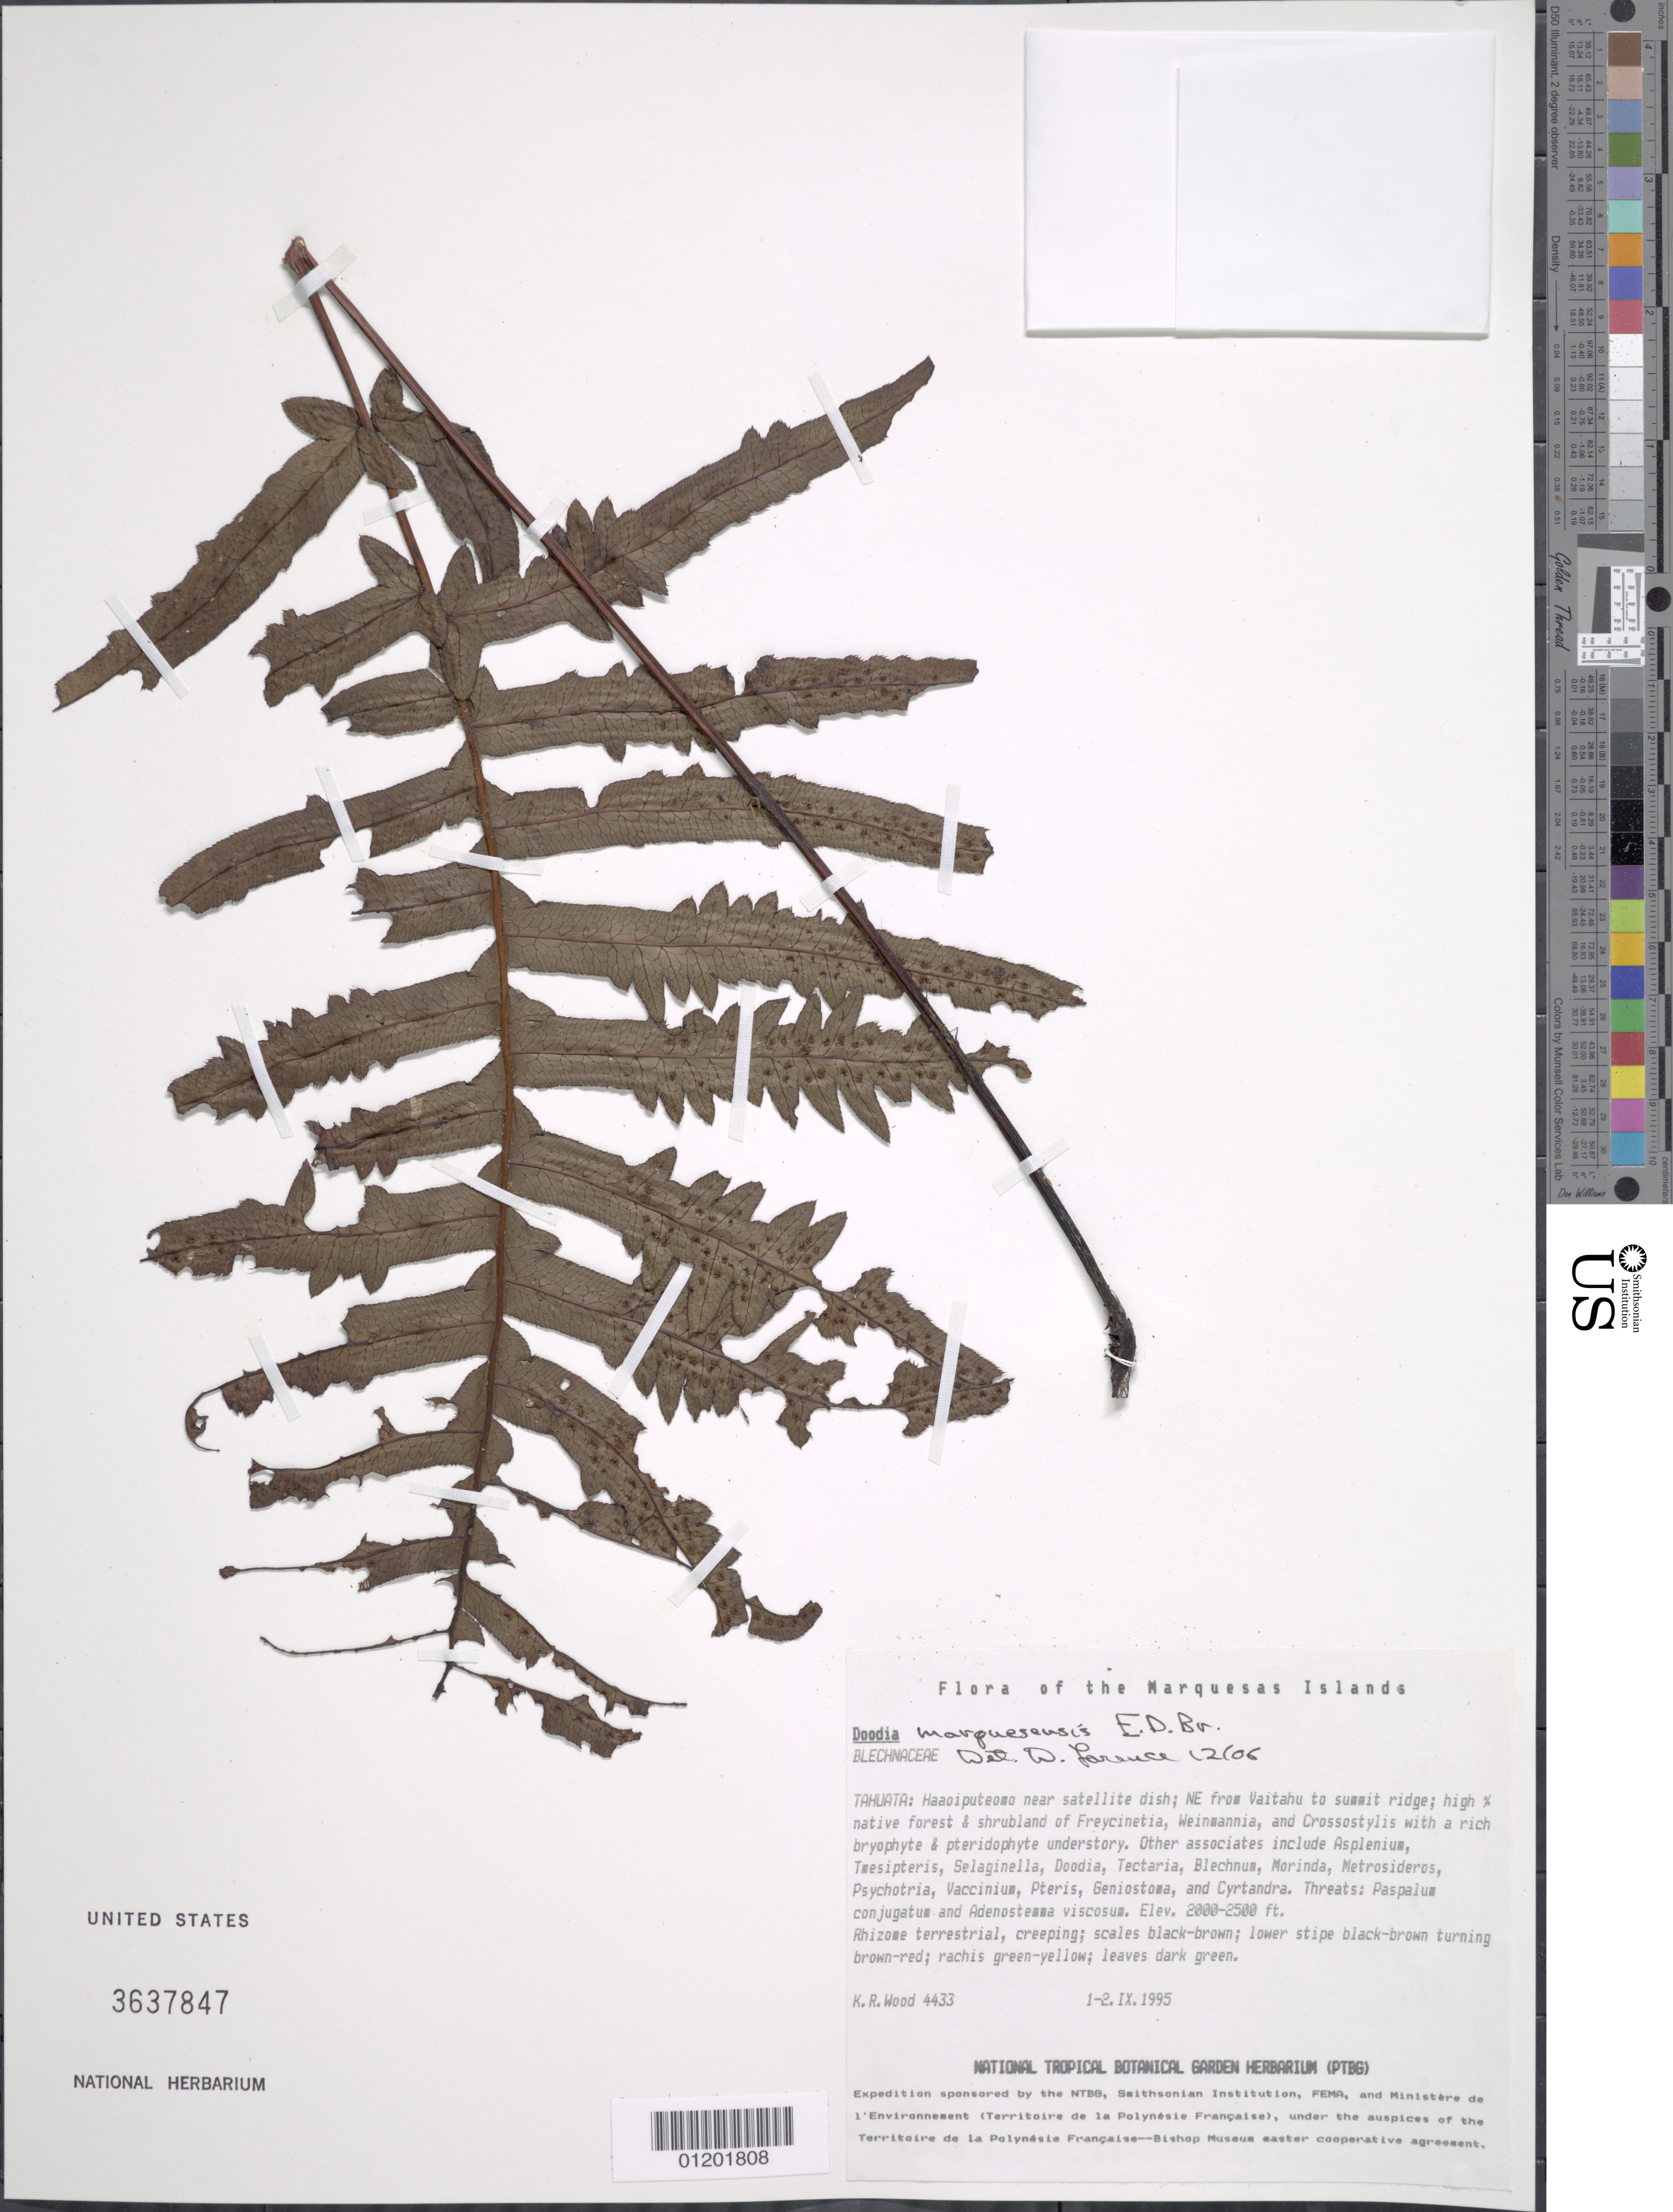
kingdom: Plantae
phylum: Tracheophyta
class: Polypodiopsida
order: Polypodiales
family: Blechnaceae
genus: Doodia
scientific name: Doodia marquesensis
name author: E.D. Br.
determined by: Lorence, David H., (PTBG), National Tropical Botanical Garden (UNITED STATES)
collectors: K. R. Wood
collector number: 4433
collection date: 1995-09-01/1995-09-02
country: French Polynesia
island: Tahuata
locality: Haaoiputeoma, near satelite dish, NE from Vaitahu to summit ridge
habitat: Freycinetia - Weinmannia w/ Crossostylis; high % native forest & shrubland w/ rich bryophyte & pteridophyte understory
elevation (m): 610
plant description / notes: Paspalum conjugatum, Adenostemma viscosum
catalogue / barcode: US 3637847